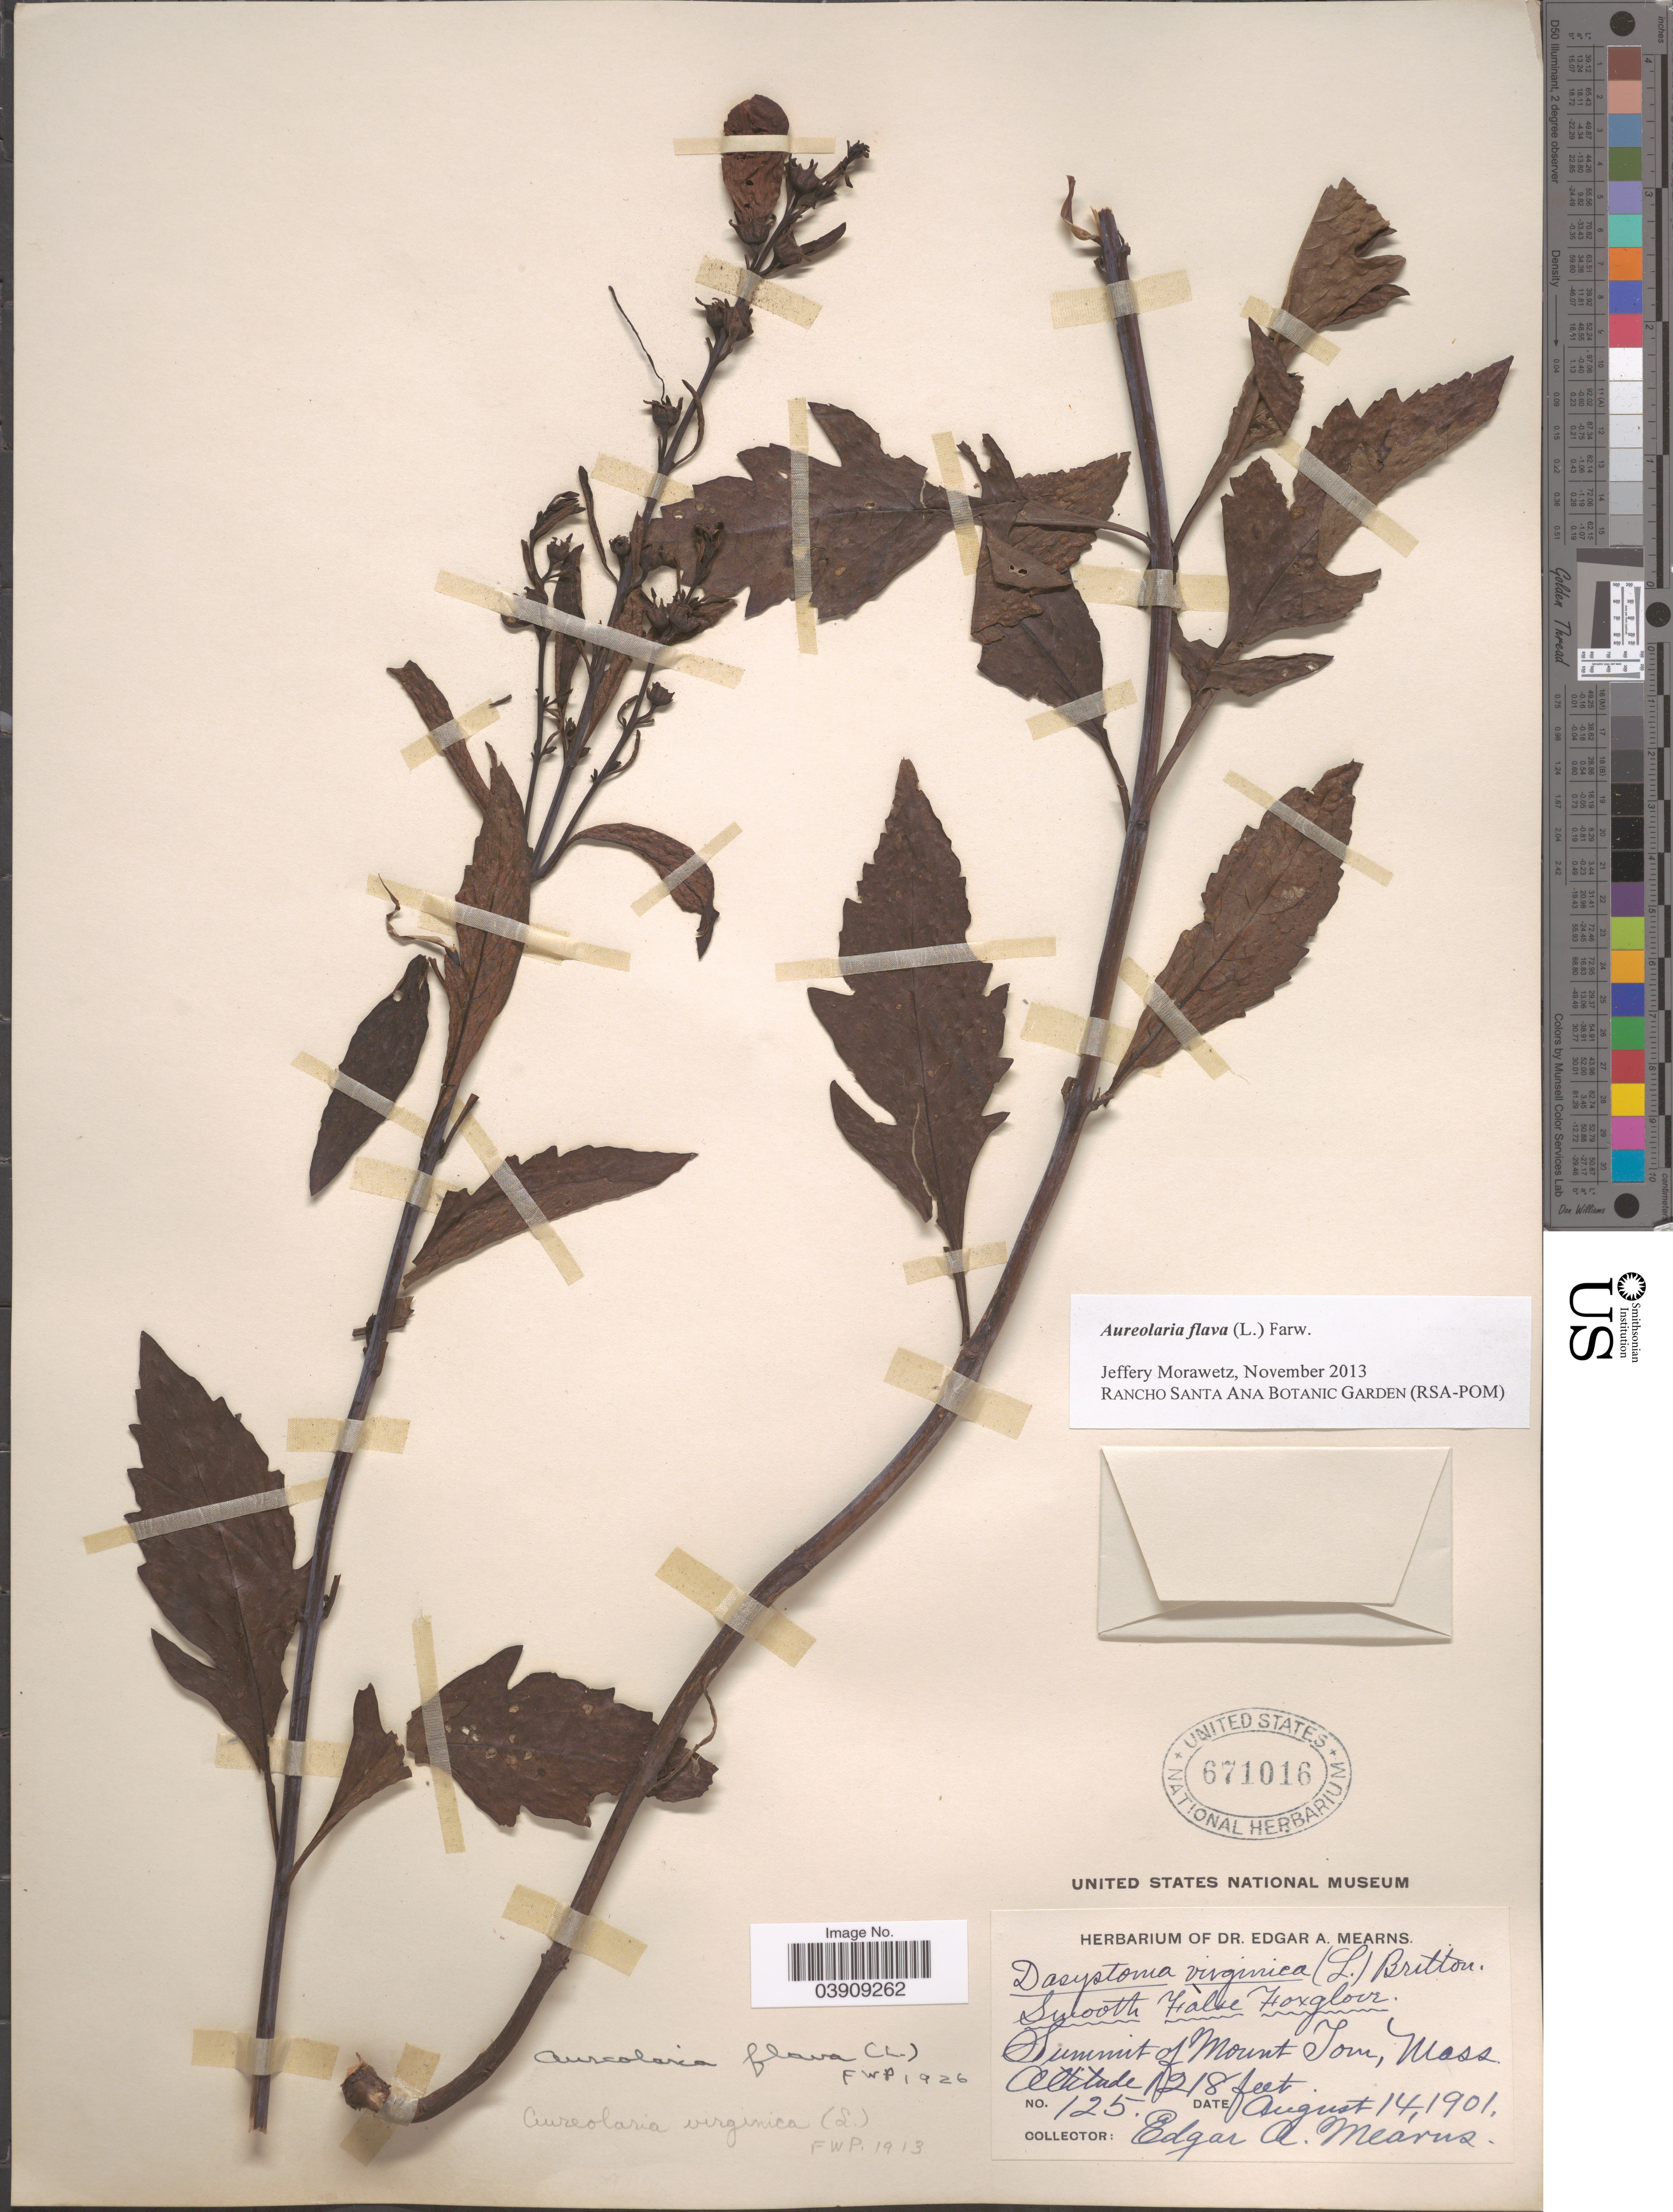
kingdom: Plantae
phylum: Tracheophyta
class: Magnoliopsida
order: Lamiales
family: Orobanchaceae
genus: Aureolaria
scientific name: Aureolaria flava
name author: (L.) Farw.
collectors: E. A. Mearns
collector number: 125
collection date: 1901-08-14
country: United States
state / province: Massachusetts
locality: Summit of Mount Tom.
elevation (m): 371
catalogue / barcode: US 671016